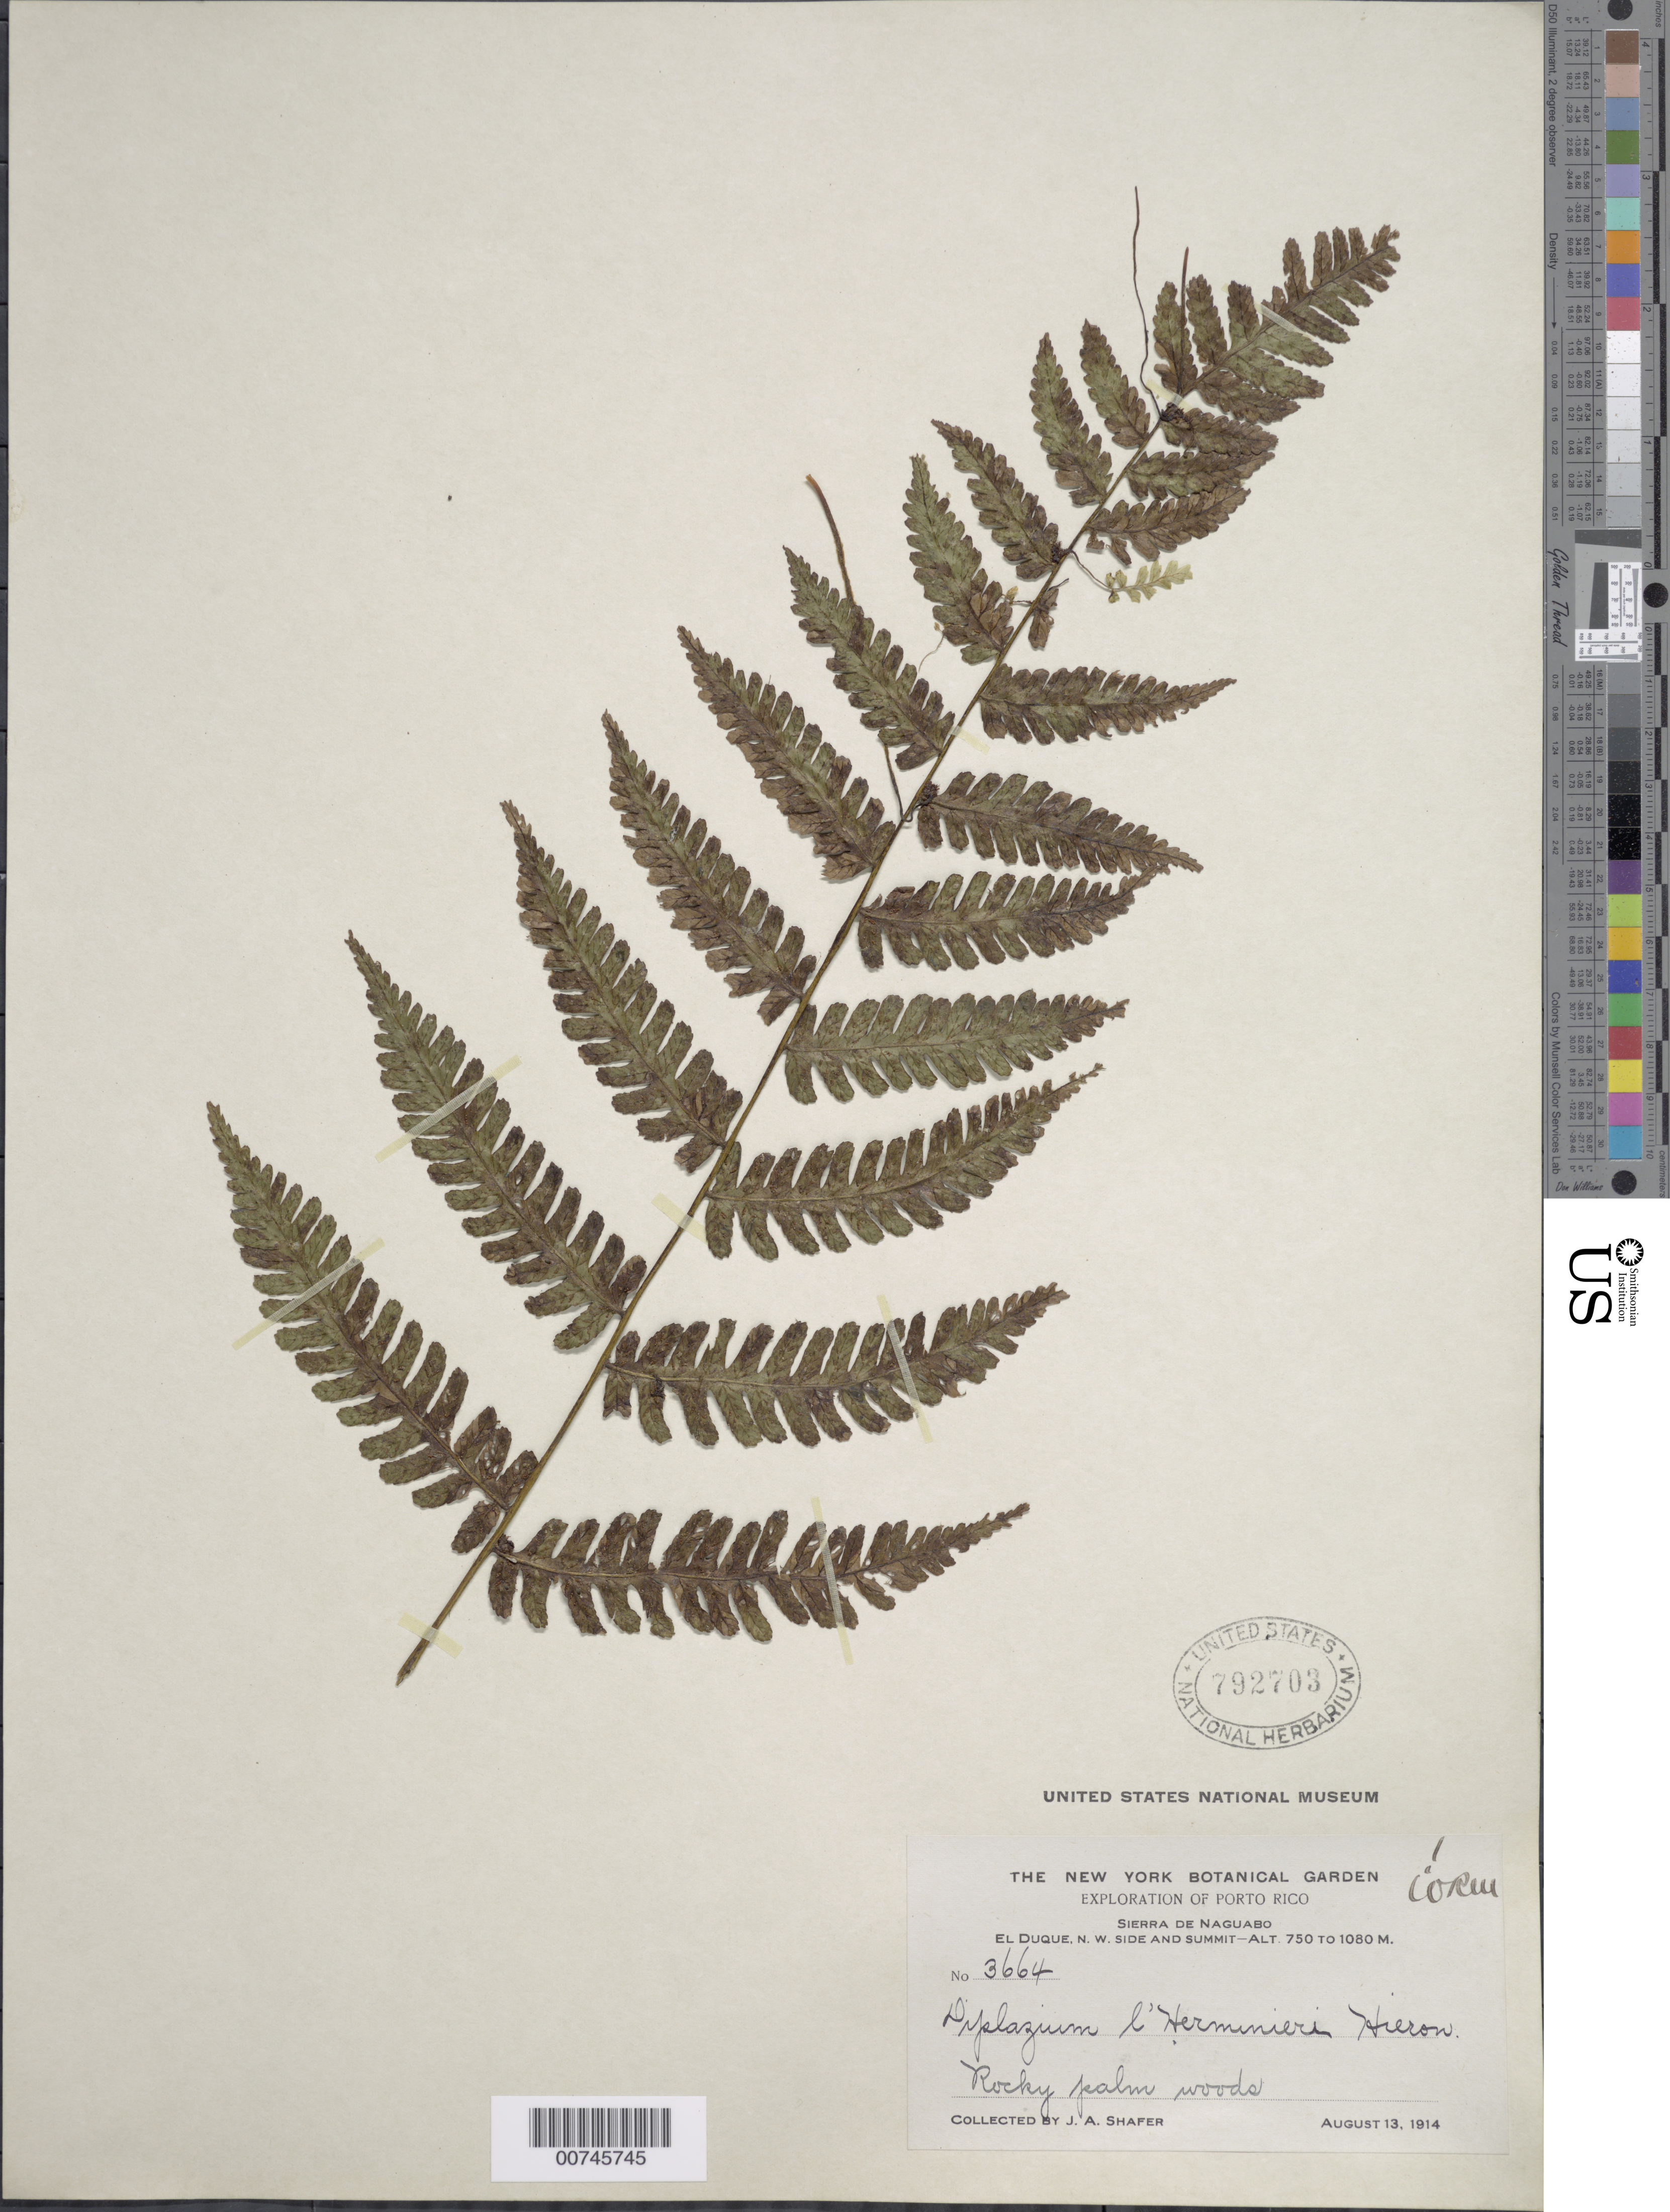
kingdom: Plantae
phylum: Tracheophyta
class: Polypodiopsida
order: Polypodiales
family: Athyriaceae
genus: Diplazium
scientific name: Diplazium lherminieri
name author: Fée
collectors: J. A. Shafer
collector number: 3664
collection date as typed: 13 Aug 1914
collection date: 1914-08-13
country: Puerto Rico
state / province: Naguabo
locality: El Duque, NW side and summit, Sierra de Naguabo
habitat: Rocky palm woods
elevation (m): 750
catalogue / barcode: US 792703